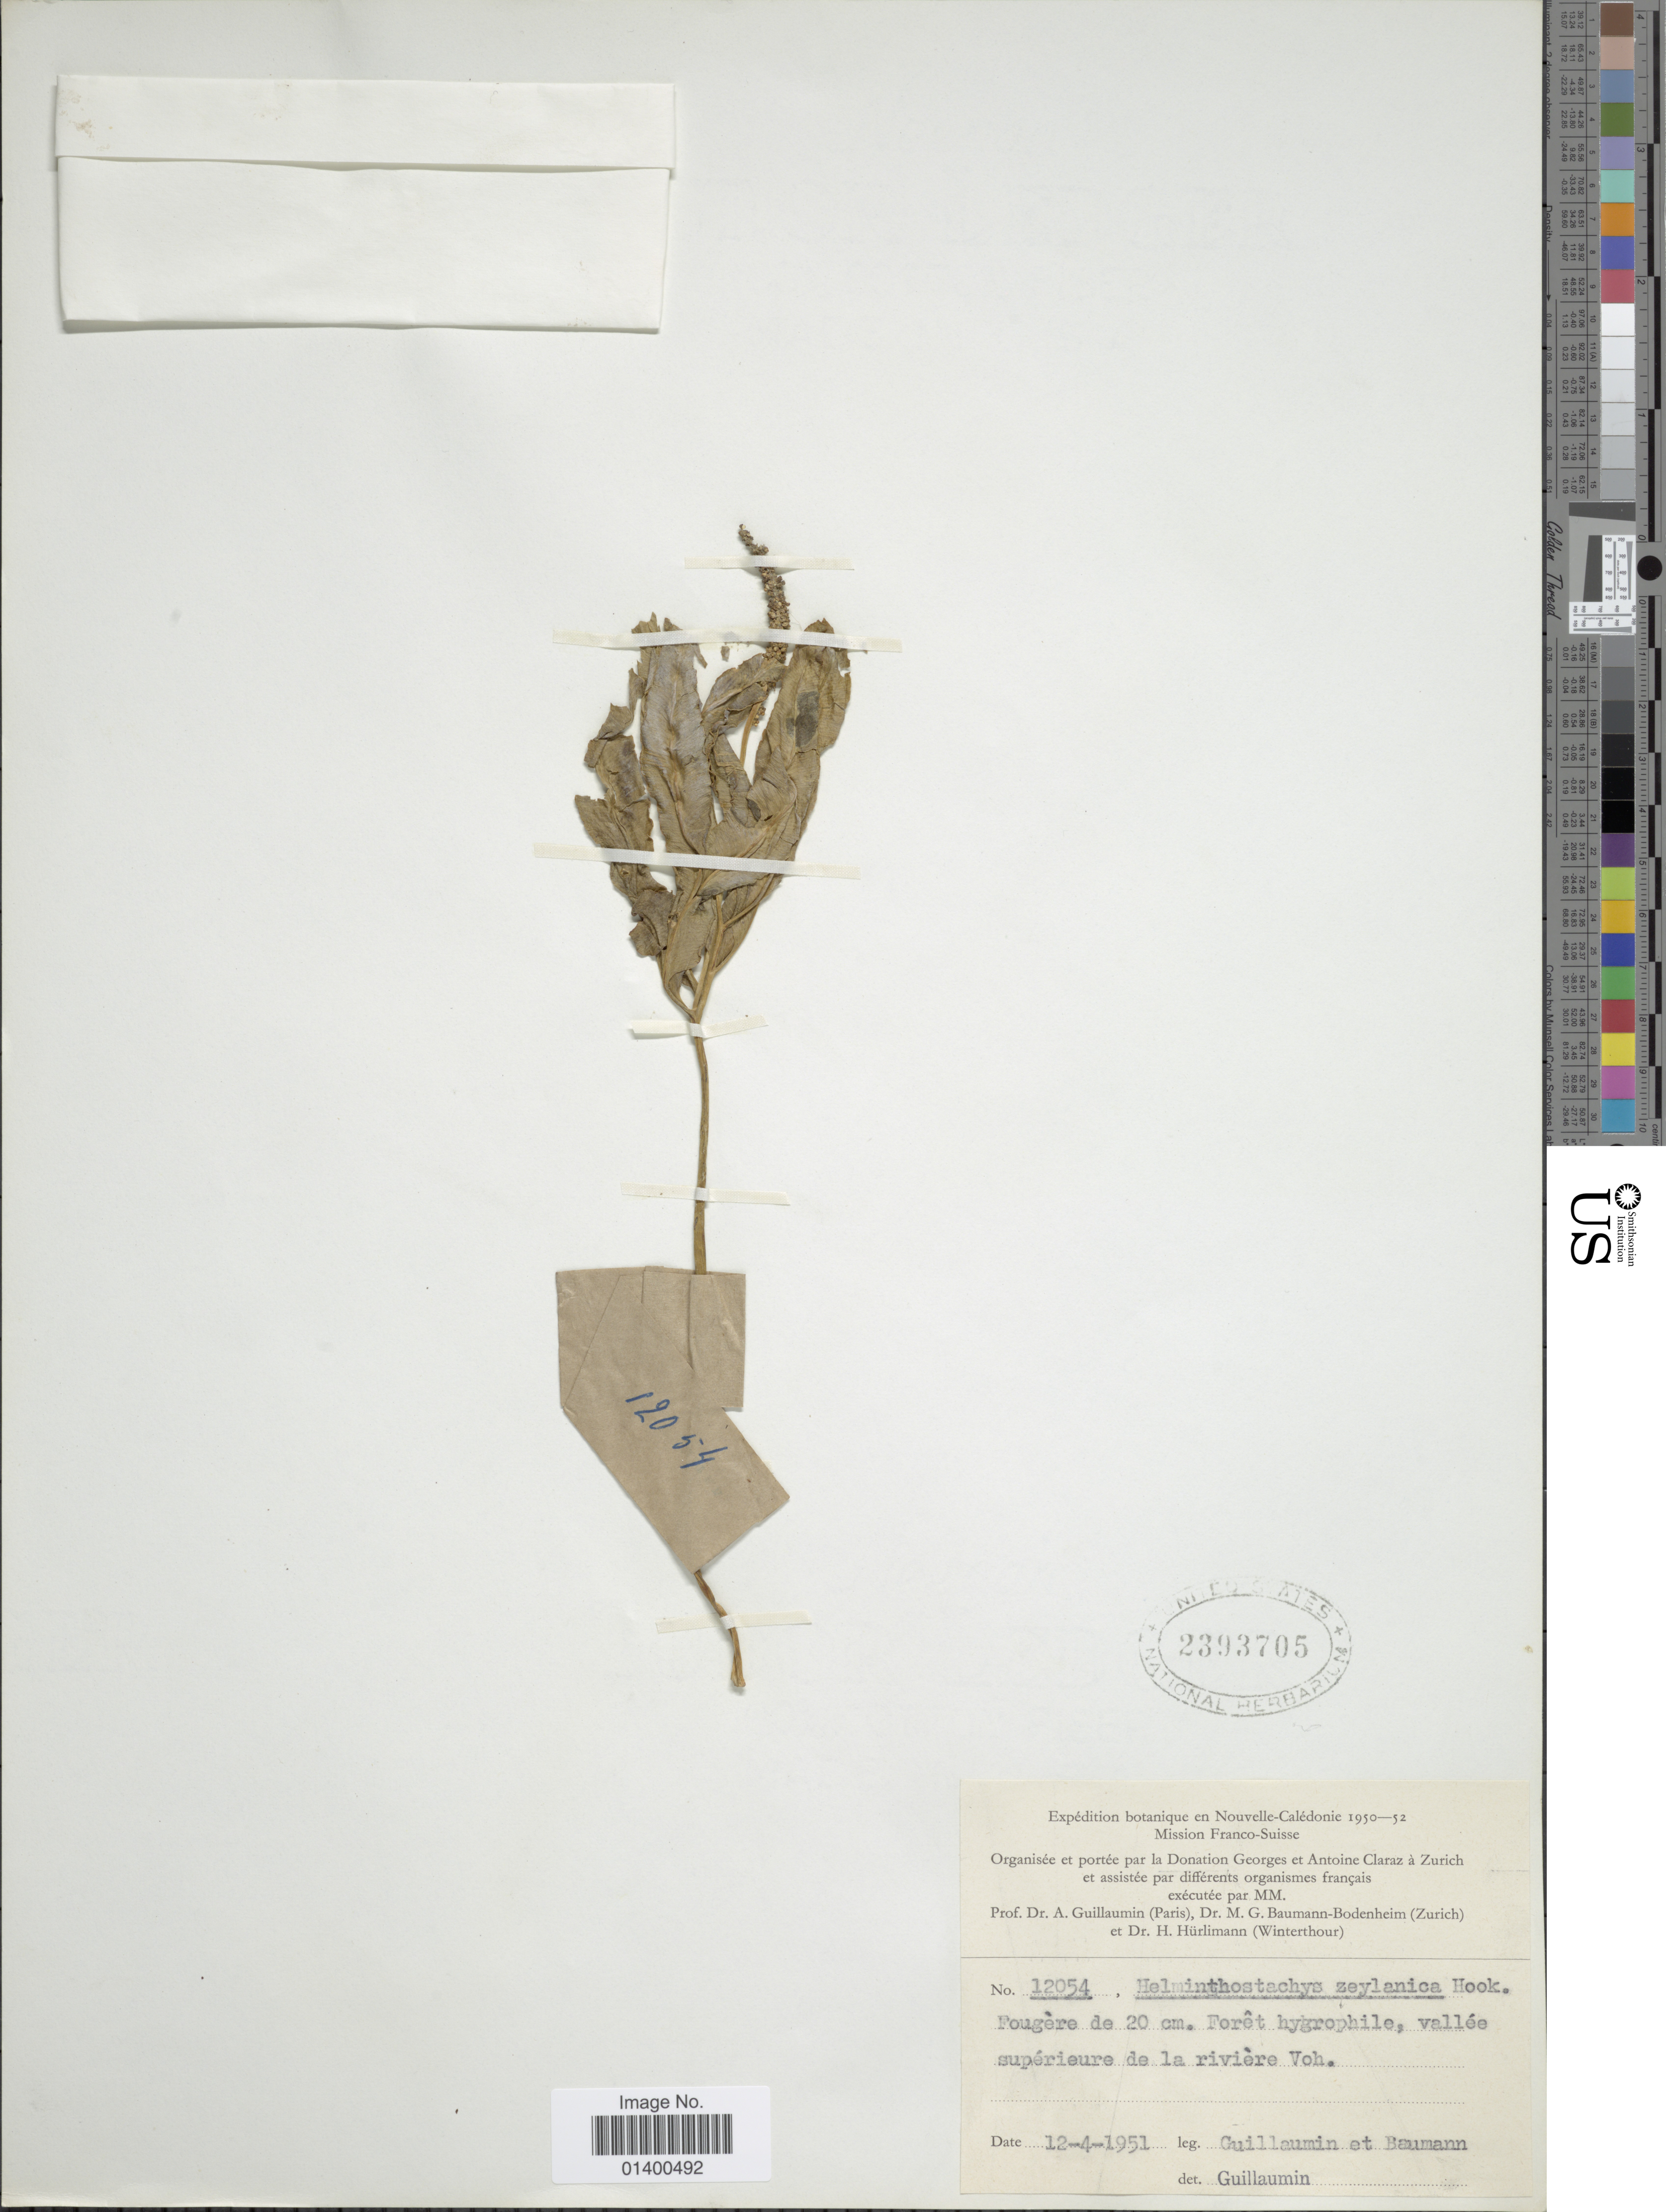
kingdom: Plantae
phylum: Tracheophyta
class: Polypodiopsida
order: Ophioglossales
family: Ophioglossaceae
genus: Helminthostachys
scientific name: Helminthostachys zeylanica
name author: (L.) Hook.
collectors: A. Guillaumin & -. Baumann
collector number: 12054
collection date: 1951-04-12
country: New Caledonia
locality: Vallée superieure de la riviere Voh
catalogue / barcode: US 2393705